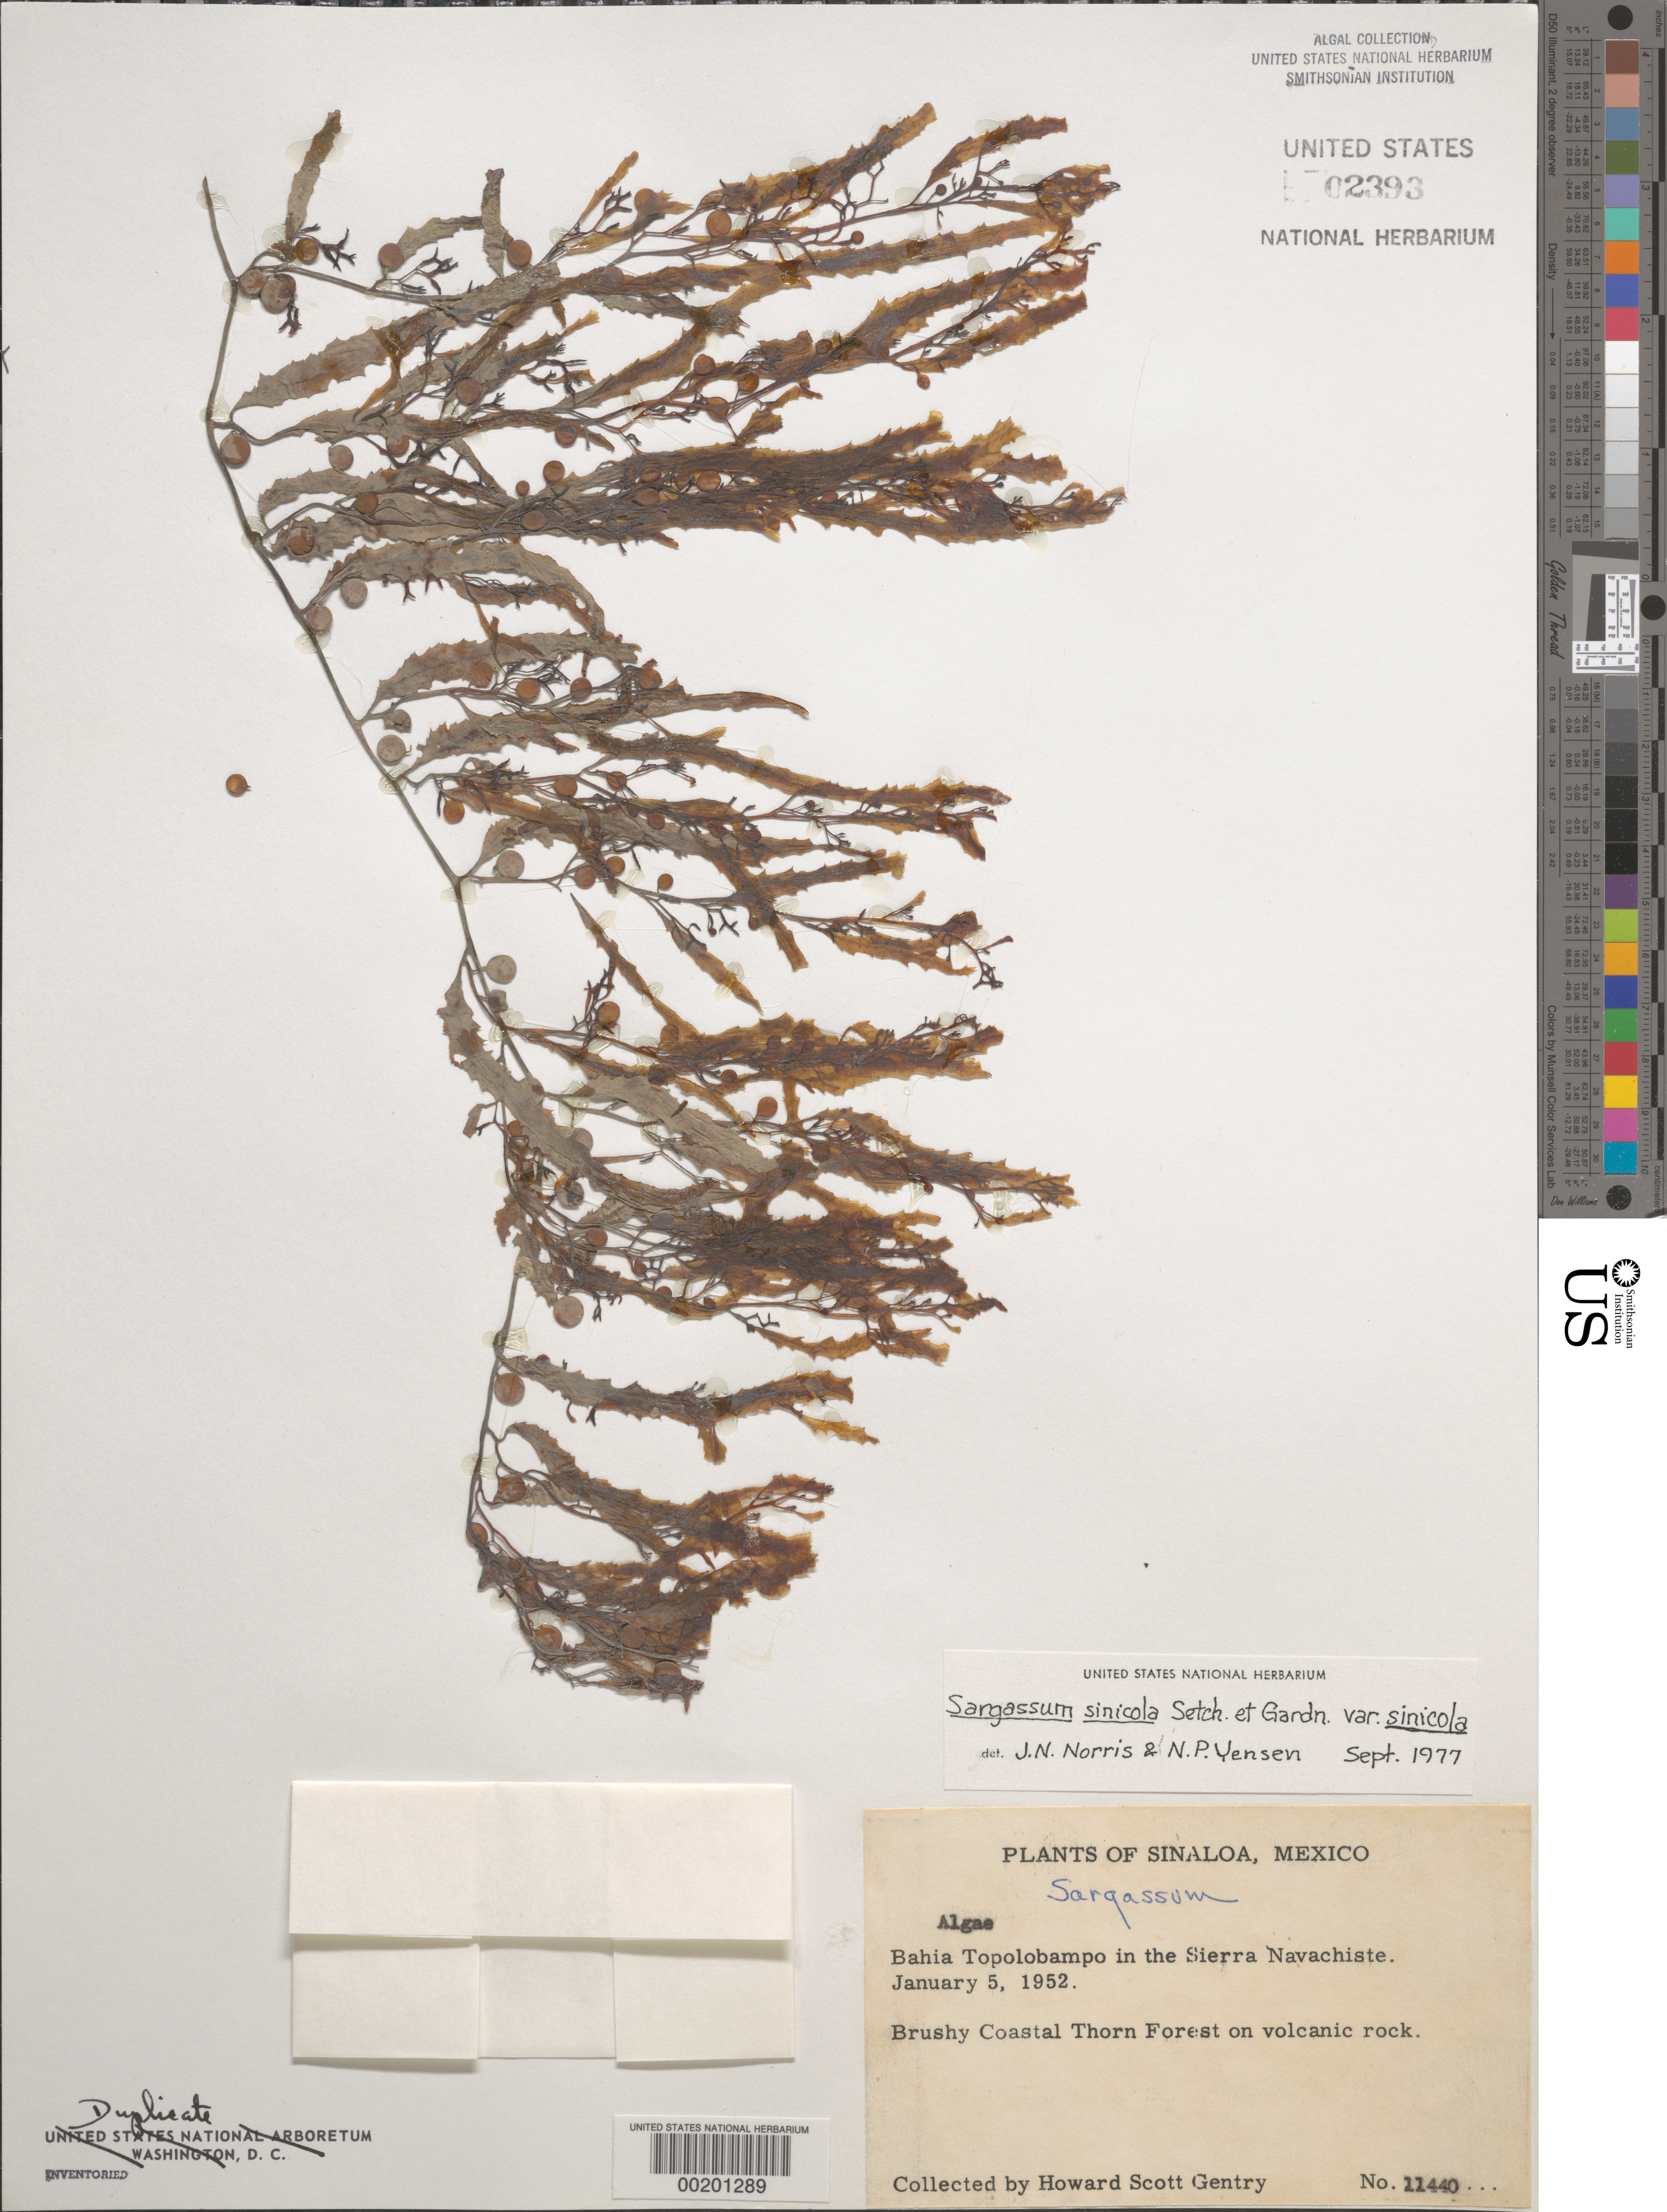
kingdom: Chromista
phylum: Ochrophyta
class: Phaeophyceae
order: Fucales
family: Sargassaceae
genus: Sargassum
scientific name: Sargassum sinicola var. sinicola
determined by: Norris, J. N.; Yensen, N. P.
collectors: H. S. Gentry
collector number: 11440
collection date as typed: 05 Jan 1952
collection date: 1952-01-05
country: Mexico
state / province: Sinaloa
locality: Bahia Topolobampo, Sierra Navachiste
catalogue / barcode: US 2393